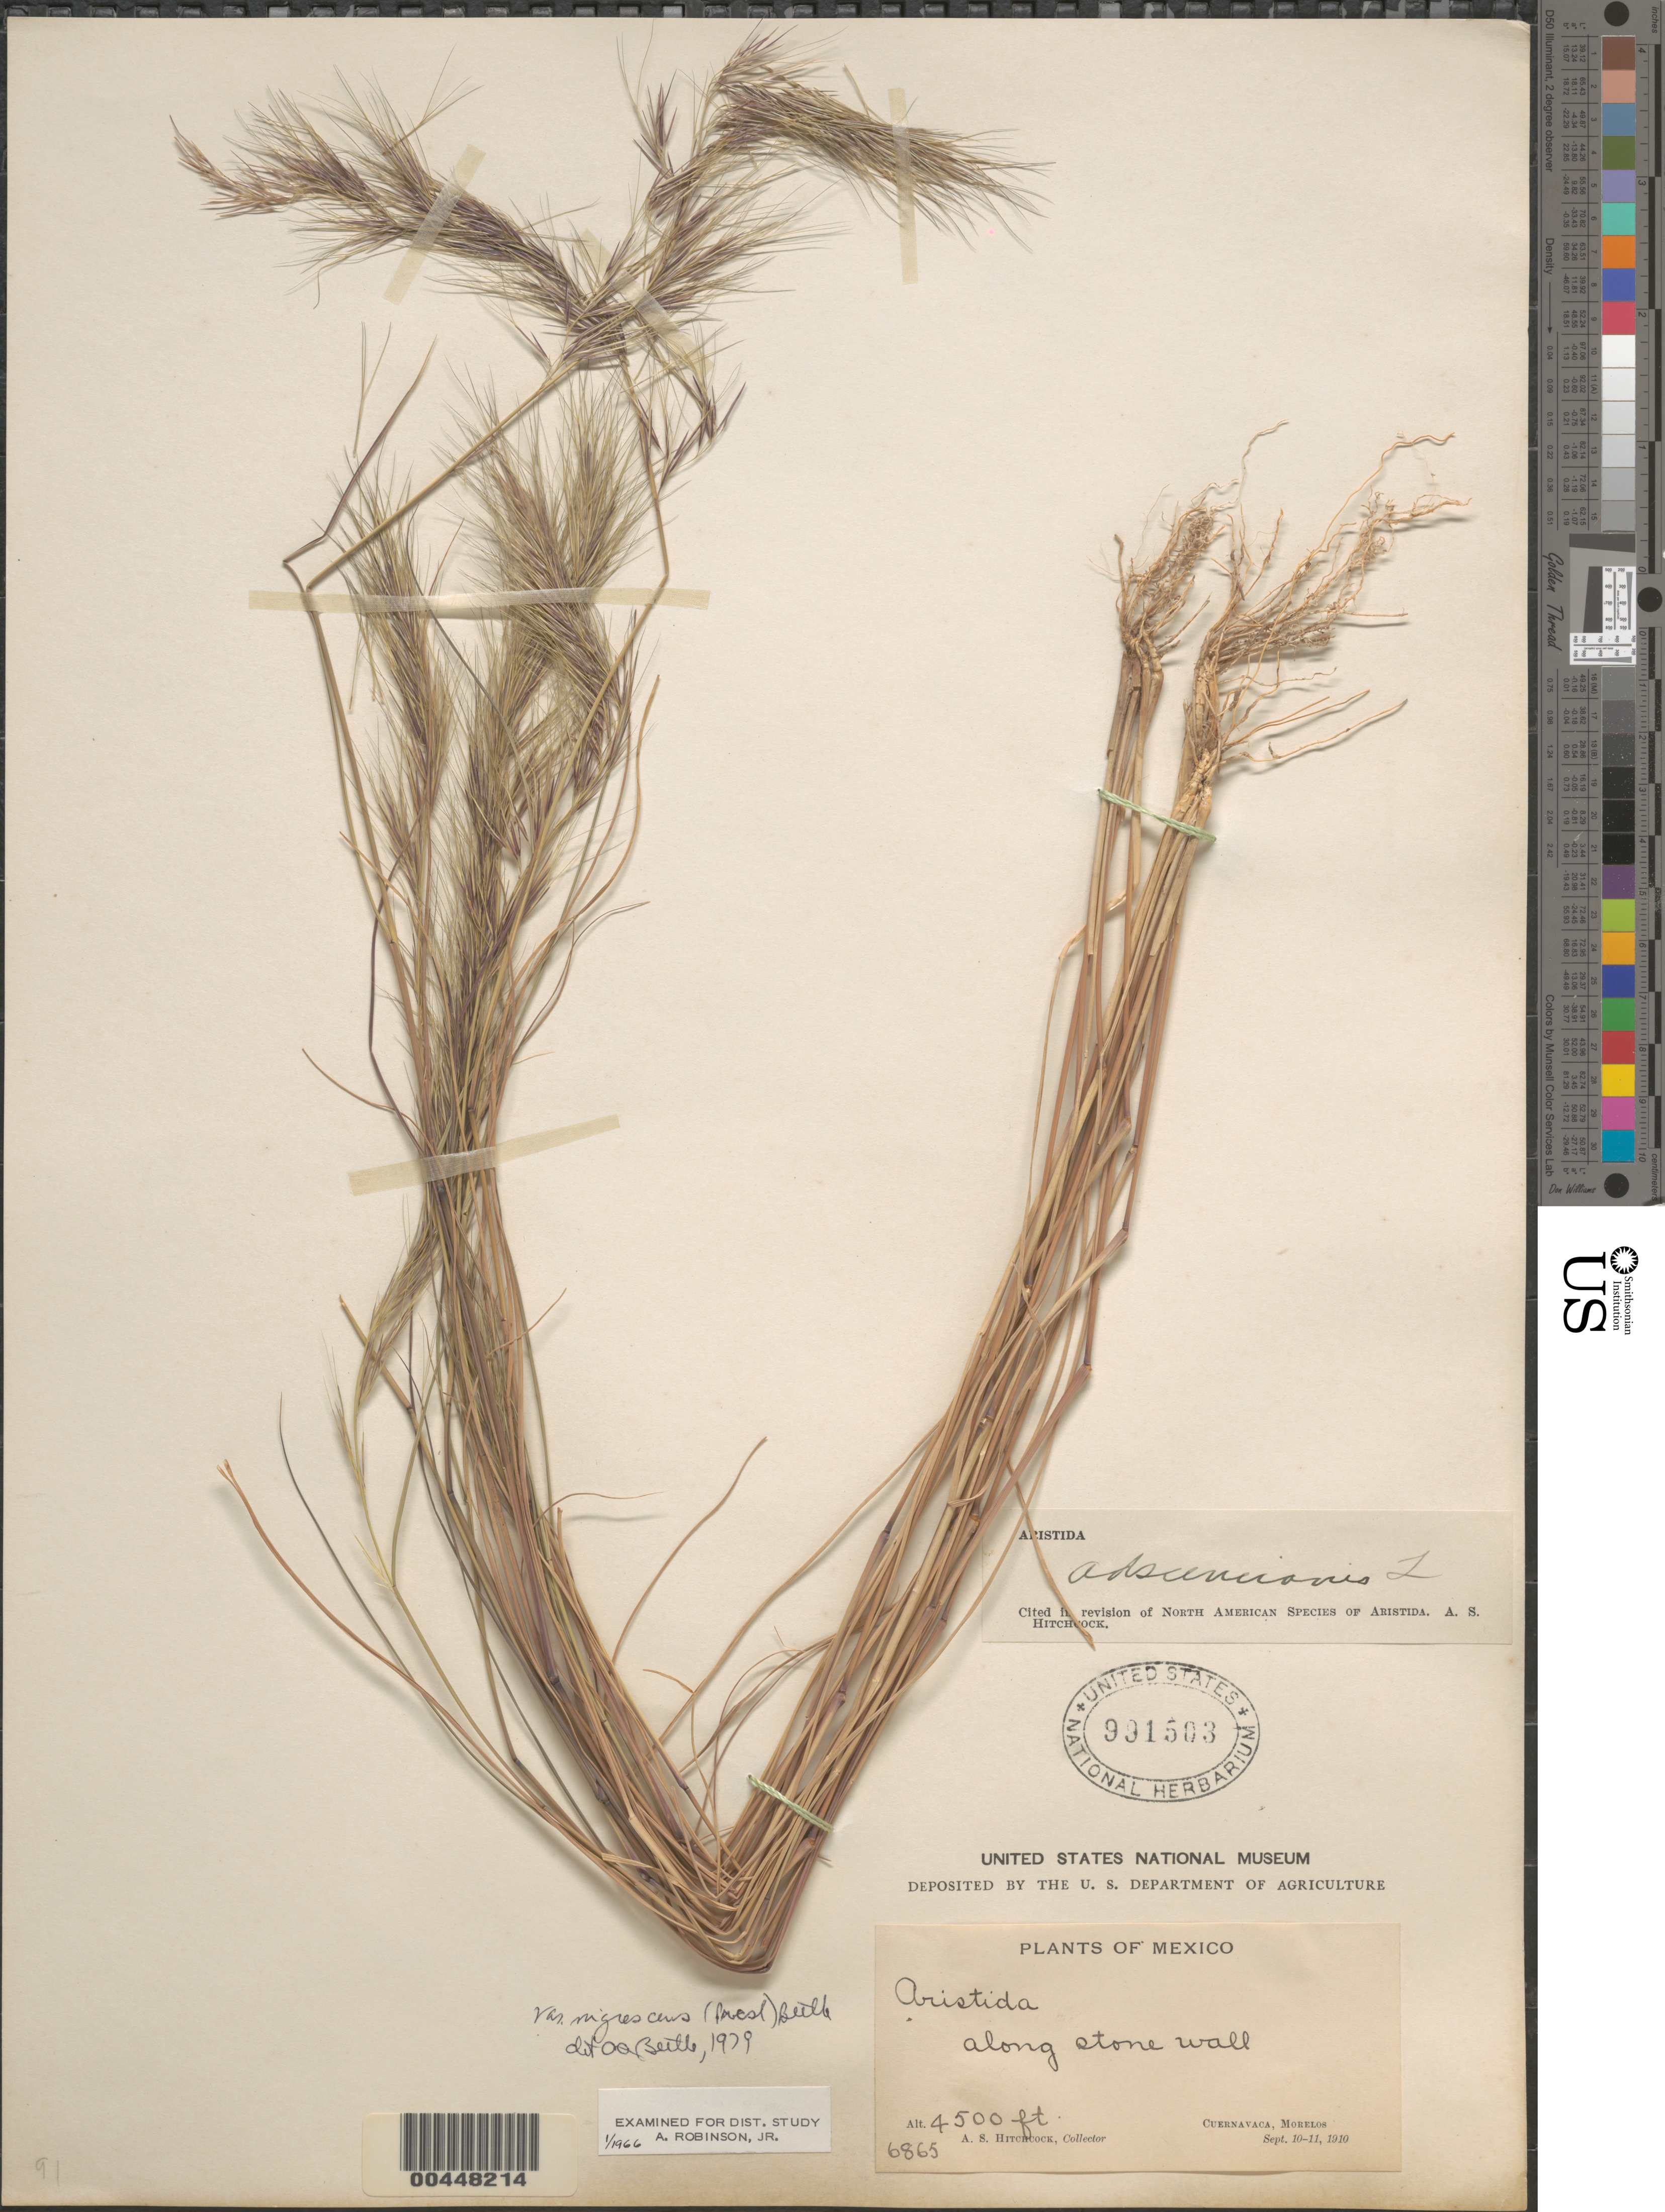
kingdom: Plantae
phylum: Tracheophyta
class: Liliopsida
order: Poales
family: Poaceae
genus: Aristida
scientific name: Aristida adscensionis var. nigrescens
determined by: Beetle, O. A.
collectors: A. S. Hitchcock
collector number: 6865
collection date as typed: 10 Sep 1910 to 11 Sep 1910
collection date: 1910-09-11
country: Mexico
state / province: Morelos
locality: Cuernavaca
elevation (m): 1372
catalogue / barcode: US 991503